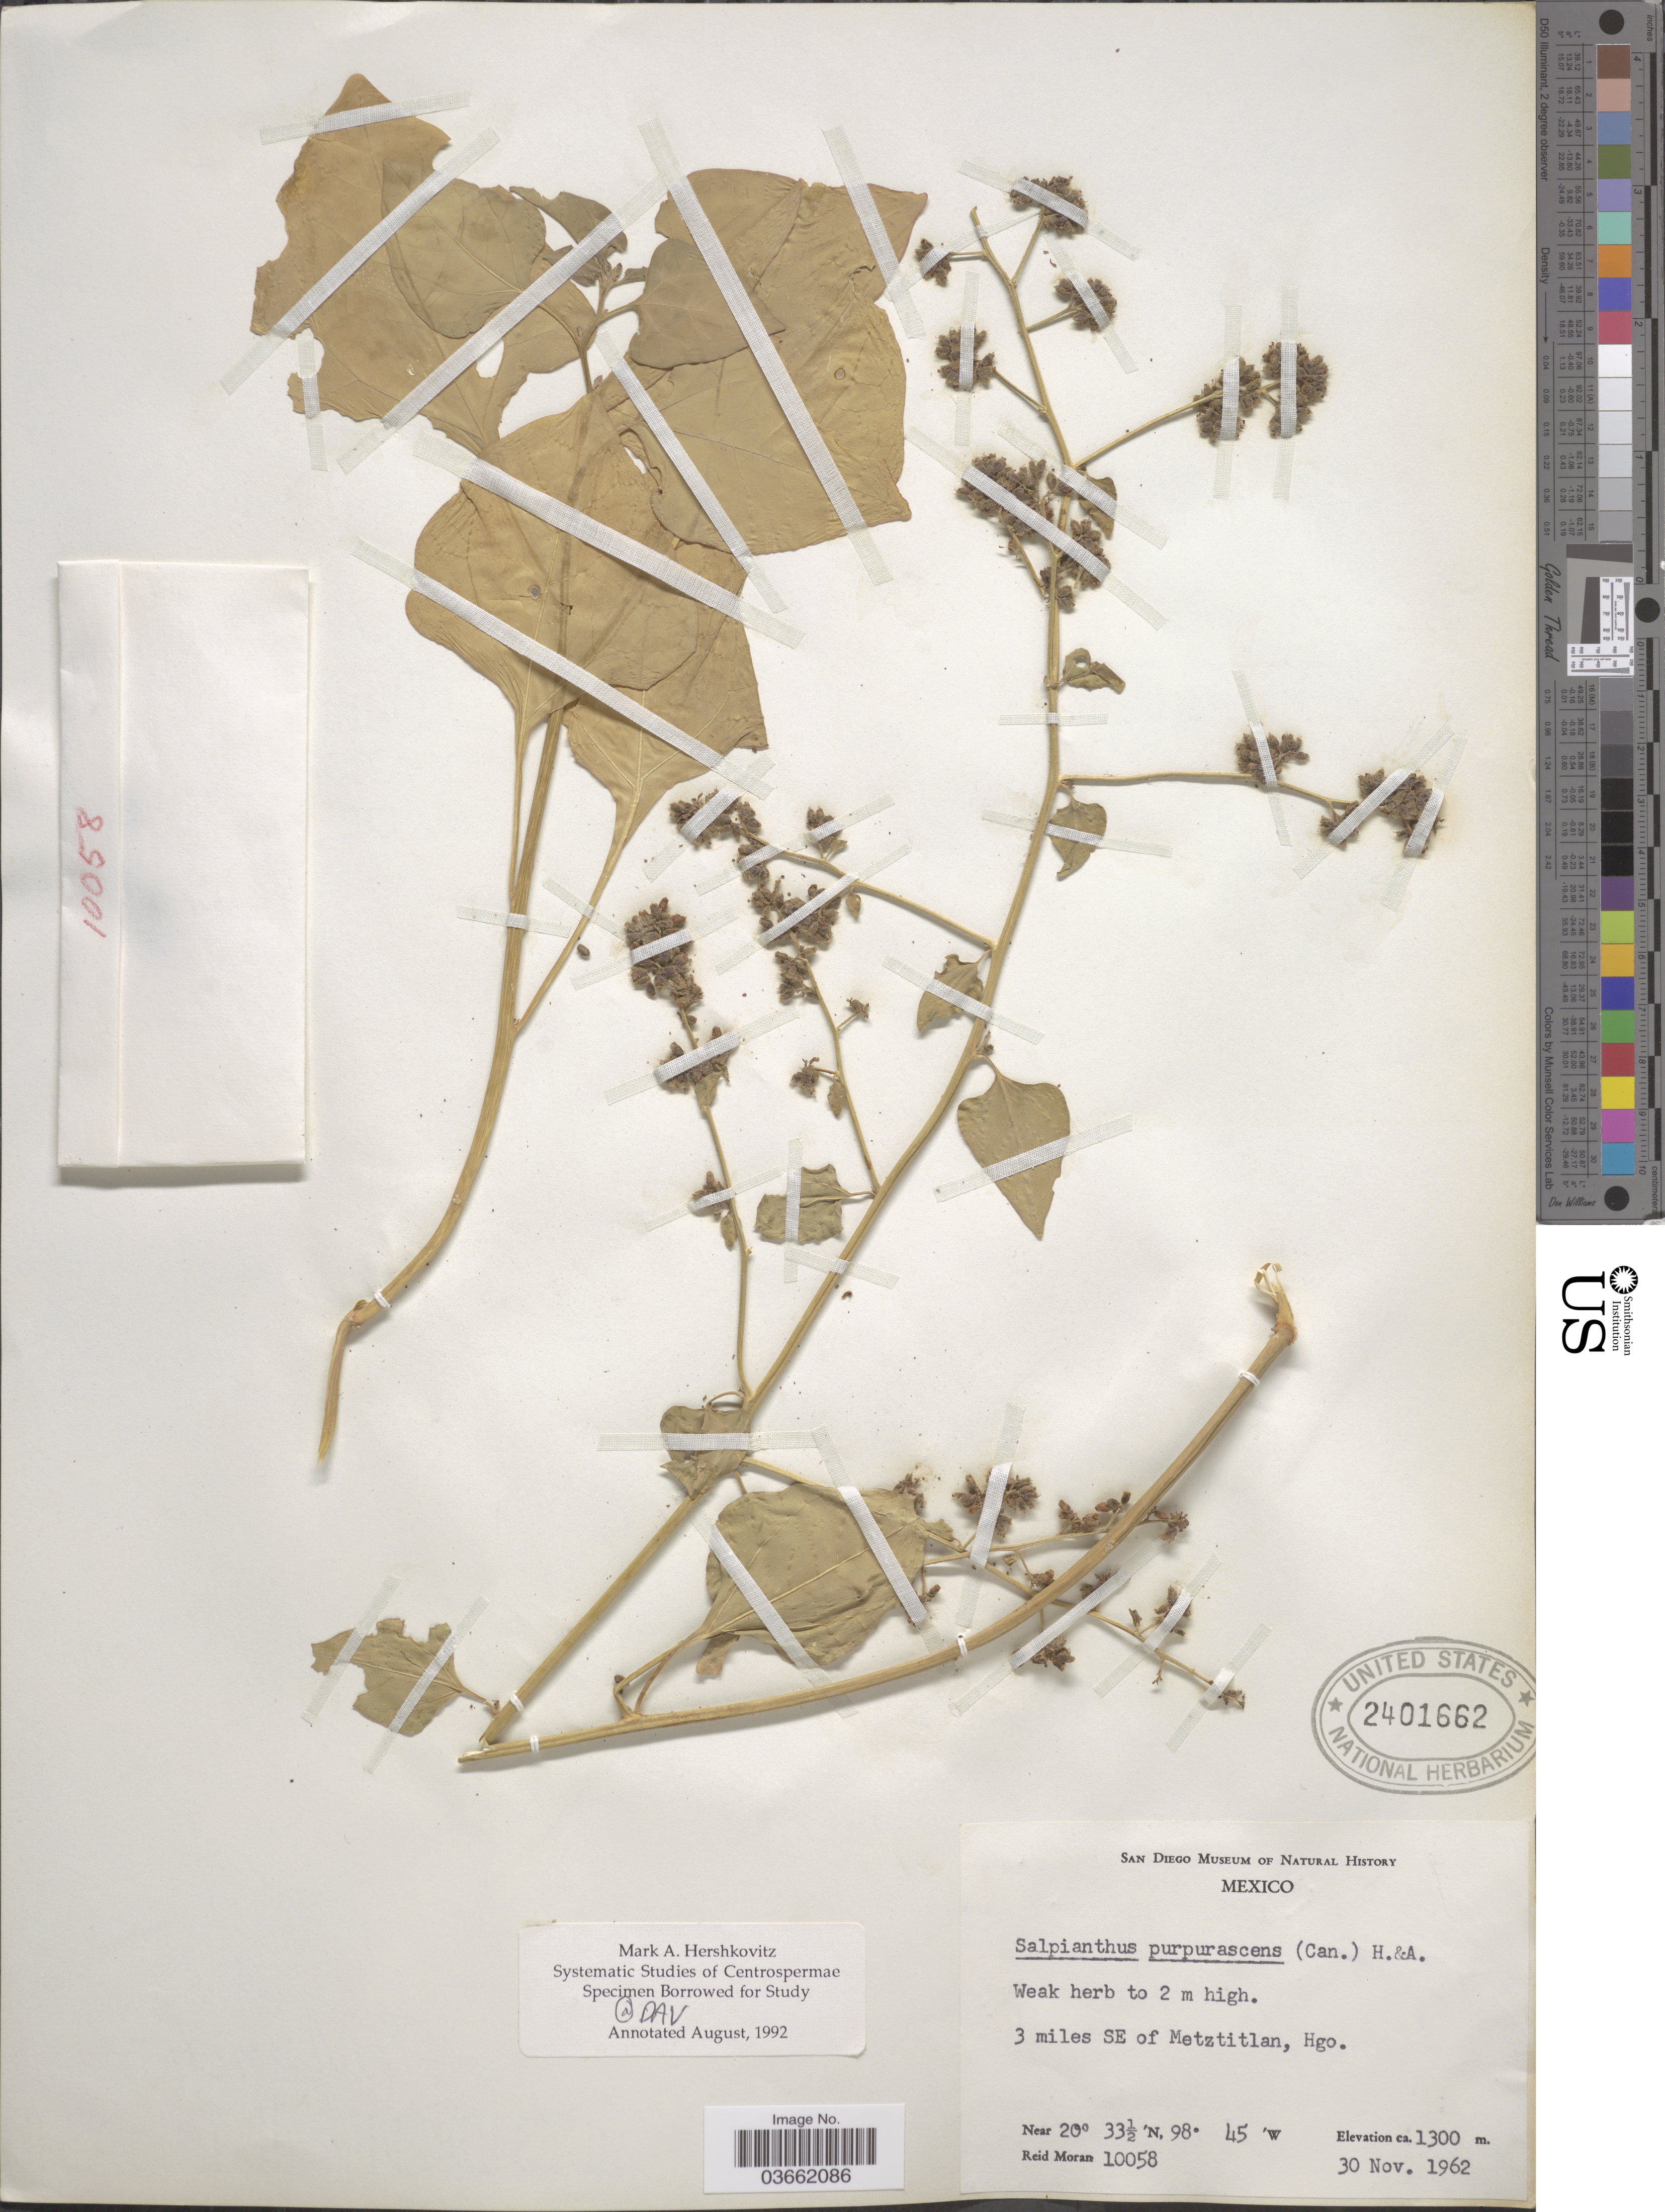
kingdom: Plantae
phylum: Tracheophyta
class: Magnoliopsida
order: Caryophyllales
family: Nyctaginaceae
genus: Salpianthus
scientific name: Salpianthus purpurascens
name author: (Cav. ex Lag.) Hook. & Arn.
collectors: R. Moran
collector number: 10058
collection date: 1962-11-30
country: Mexico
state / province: Hidalgo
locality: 3 miles SE of Metztitlan.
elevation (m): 1300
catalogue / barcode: US 2401662